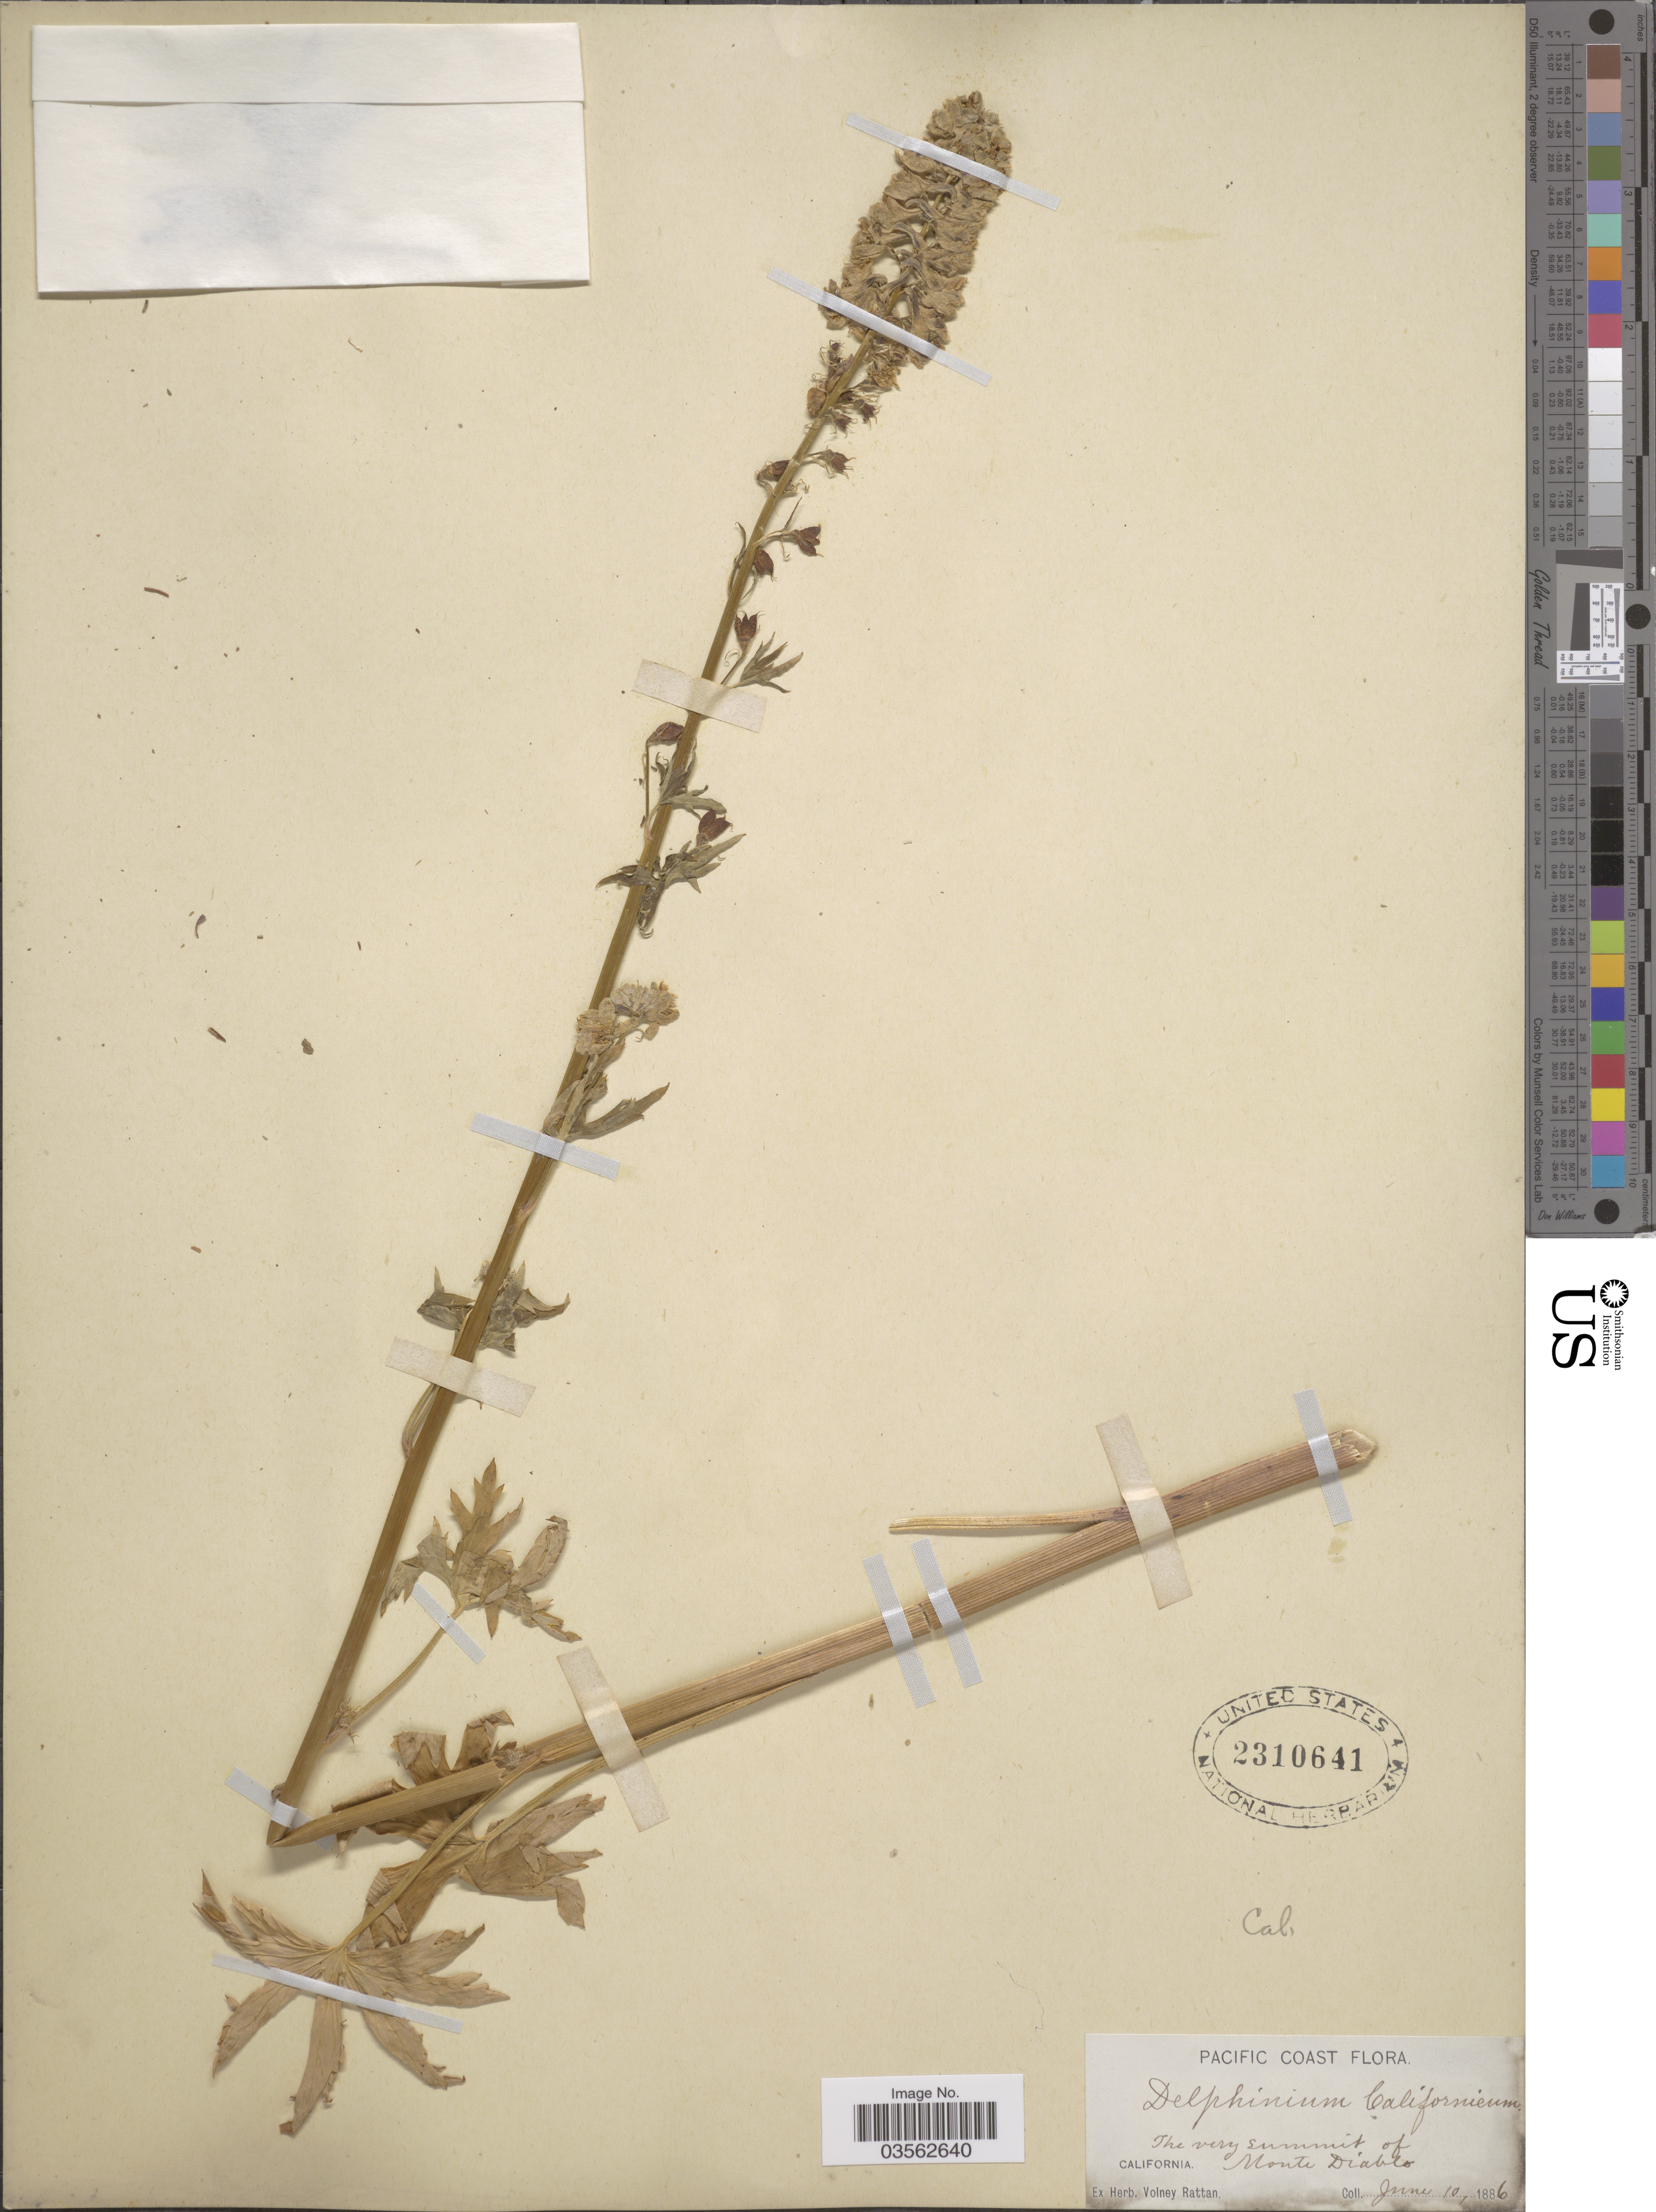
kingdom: Plantae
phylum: Tracheophyta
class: Magnoliopsida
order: Ranunculales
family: Ranunculaceae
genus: Delphinium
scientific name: Delphinium californicum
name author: Torr. & A. Gray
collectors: ex herb. Voiney Rattan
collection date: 1886-06-10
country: United States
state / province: California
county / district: Contra Costa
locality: The very summit of Monte Diablo.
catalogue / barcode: US 2310641